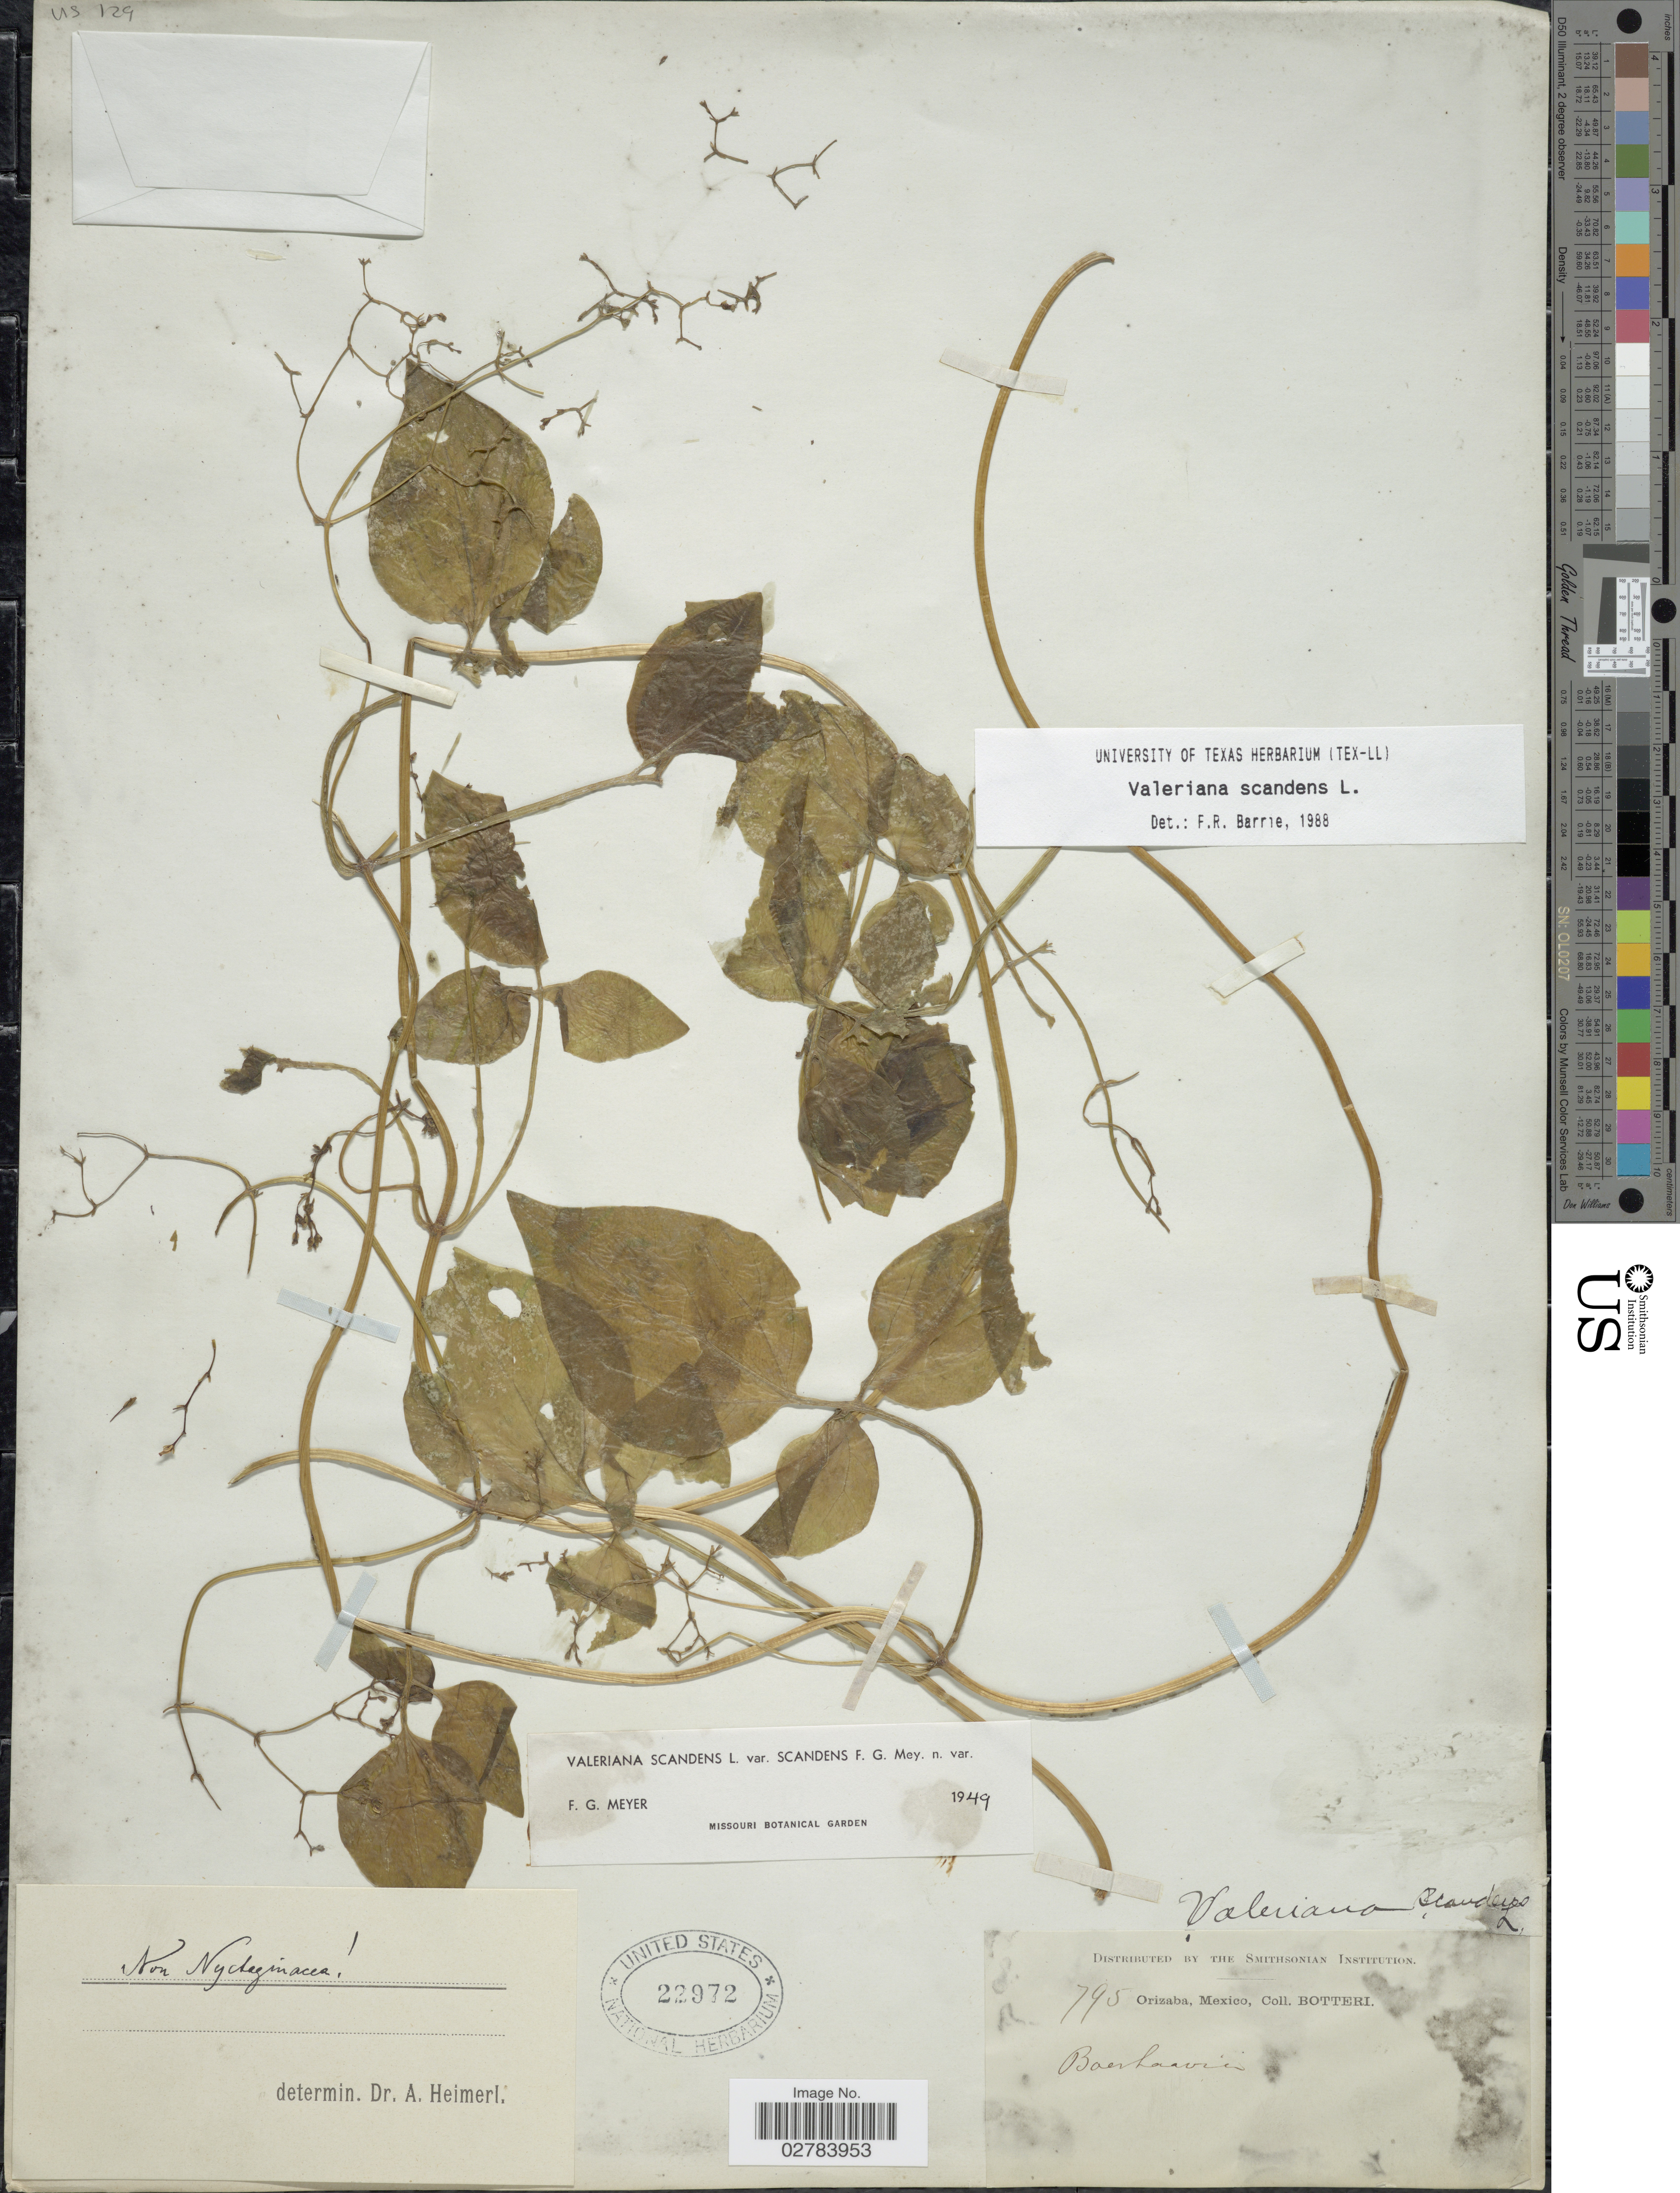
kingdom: Plantae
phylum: Tracheophyta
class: Magnoliopsida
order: Dipsacales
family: Caprifoliaceae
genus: Valeriana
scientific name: Valeriana scandens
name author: L.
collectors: -. Botteri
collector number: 795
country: Mexico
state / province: Veracruz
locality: Orizaba.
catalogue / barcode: US 22972